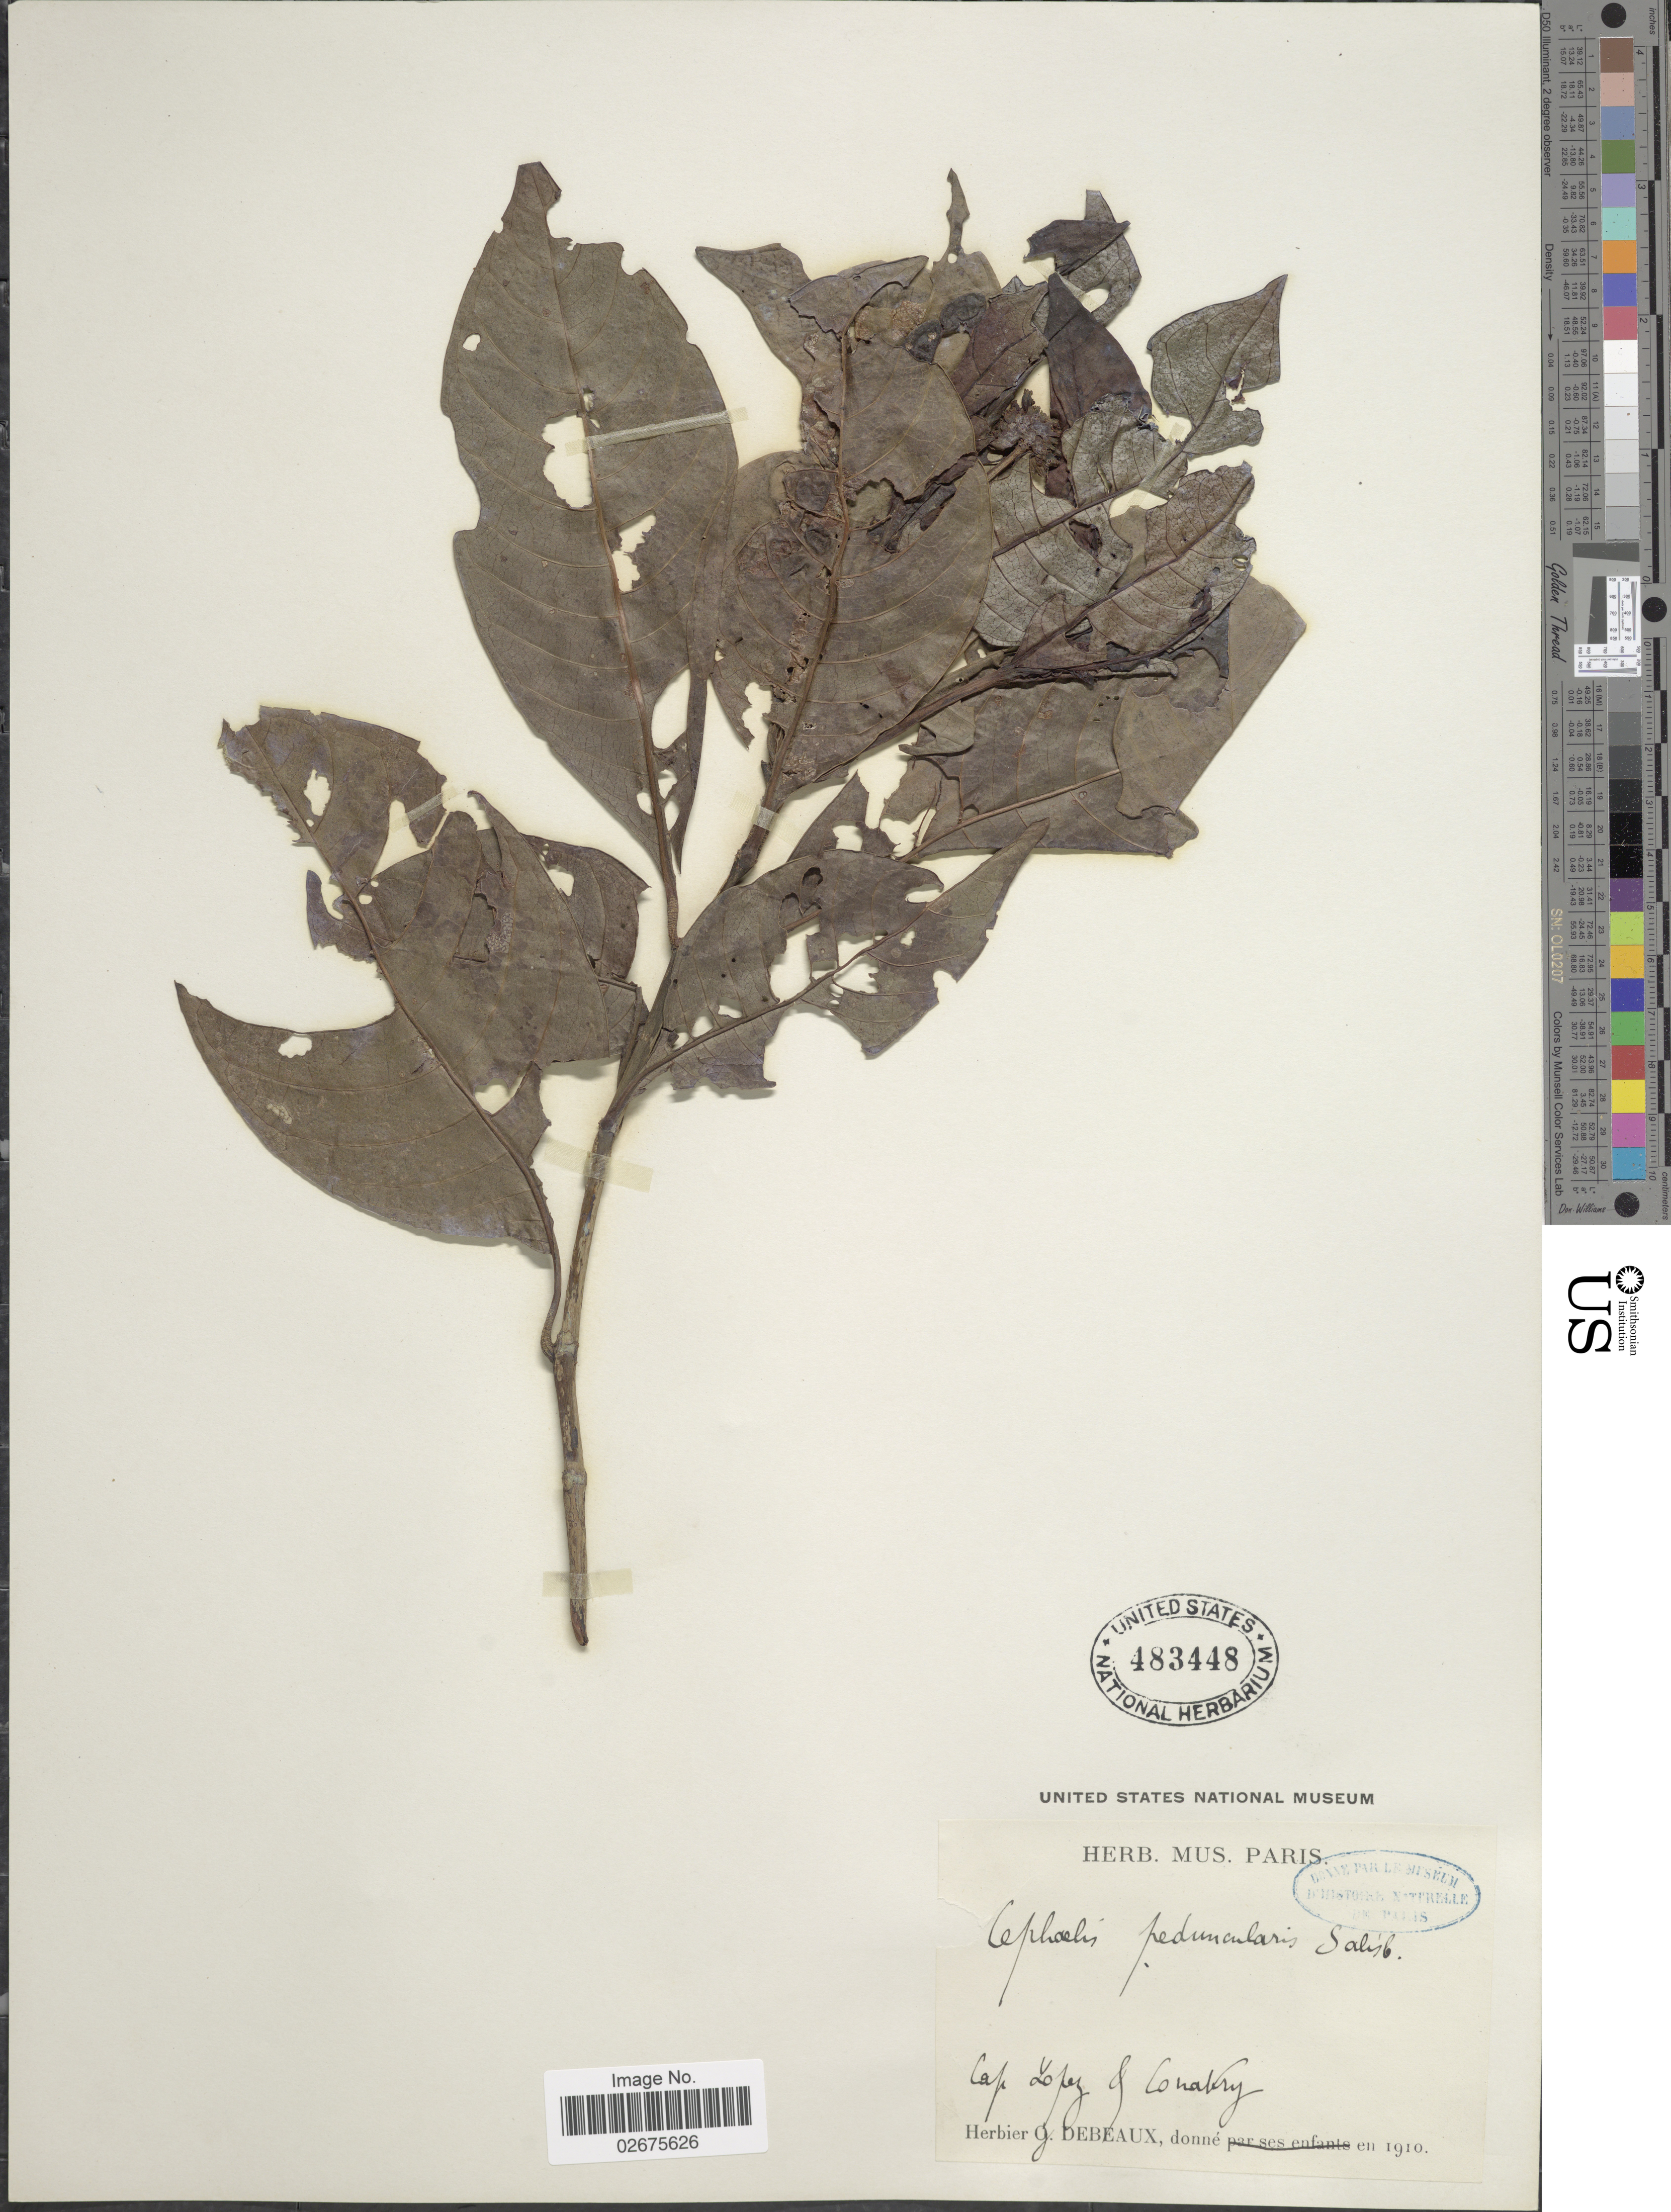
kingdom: Plantae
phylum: Tracheophyta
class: Magnoliopsida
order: Gentianales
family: Rubiaceae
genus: Uragoga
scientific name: Uragoga peduncularis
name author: (Salisb.) K. Schum.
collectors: ex herb. O. Debeaux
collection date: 1910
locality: Cap Lopez y Conakry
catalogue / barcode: US 483448